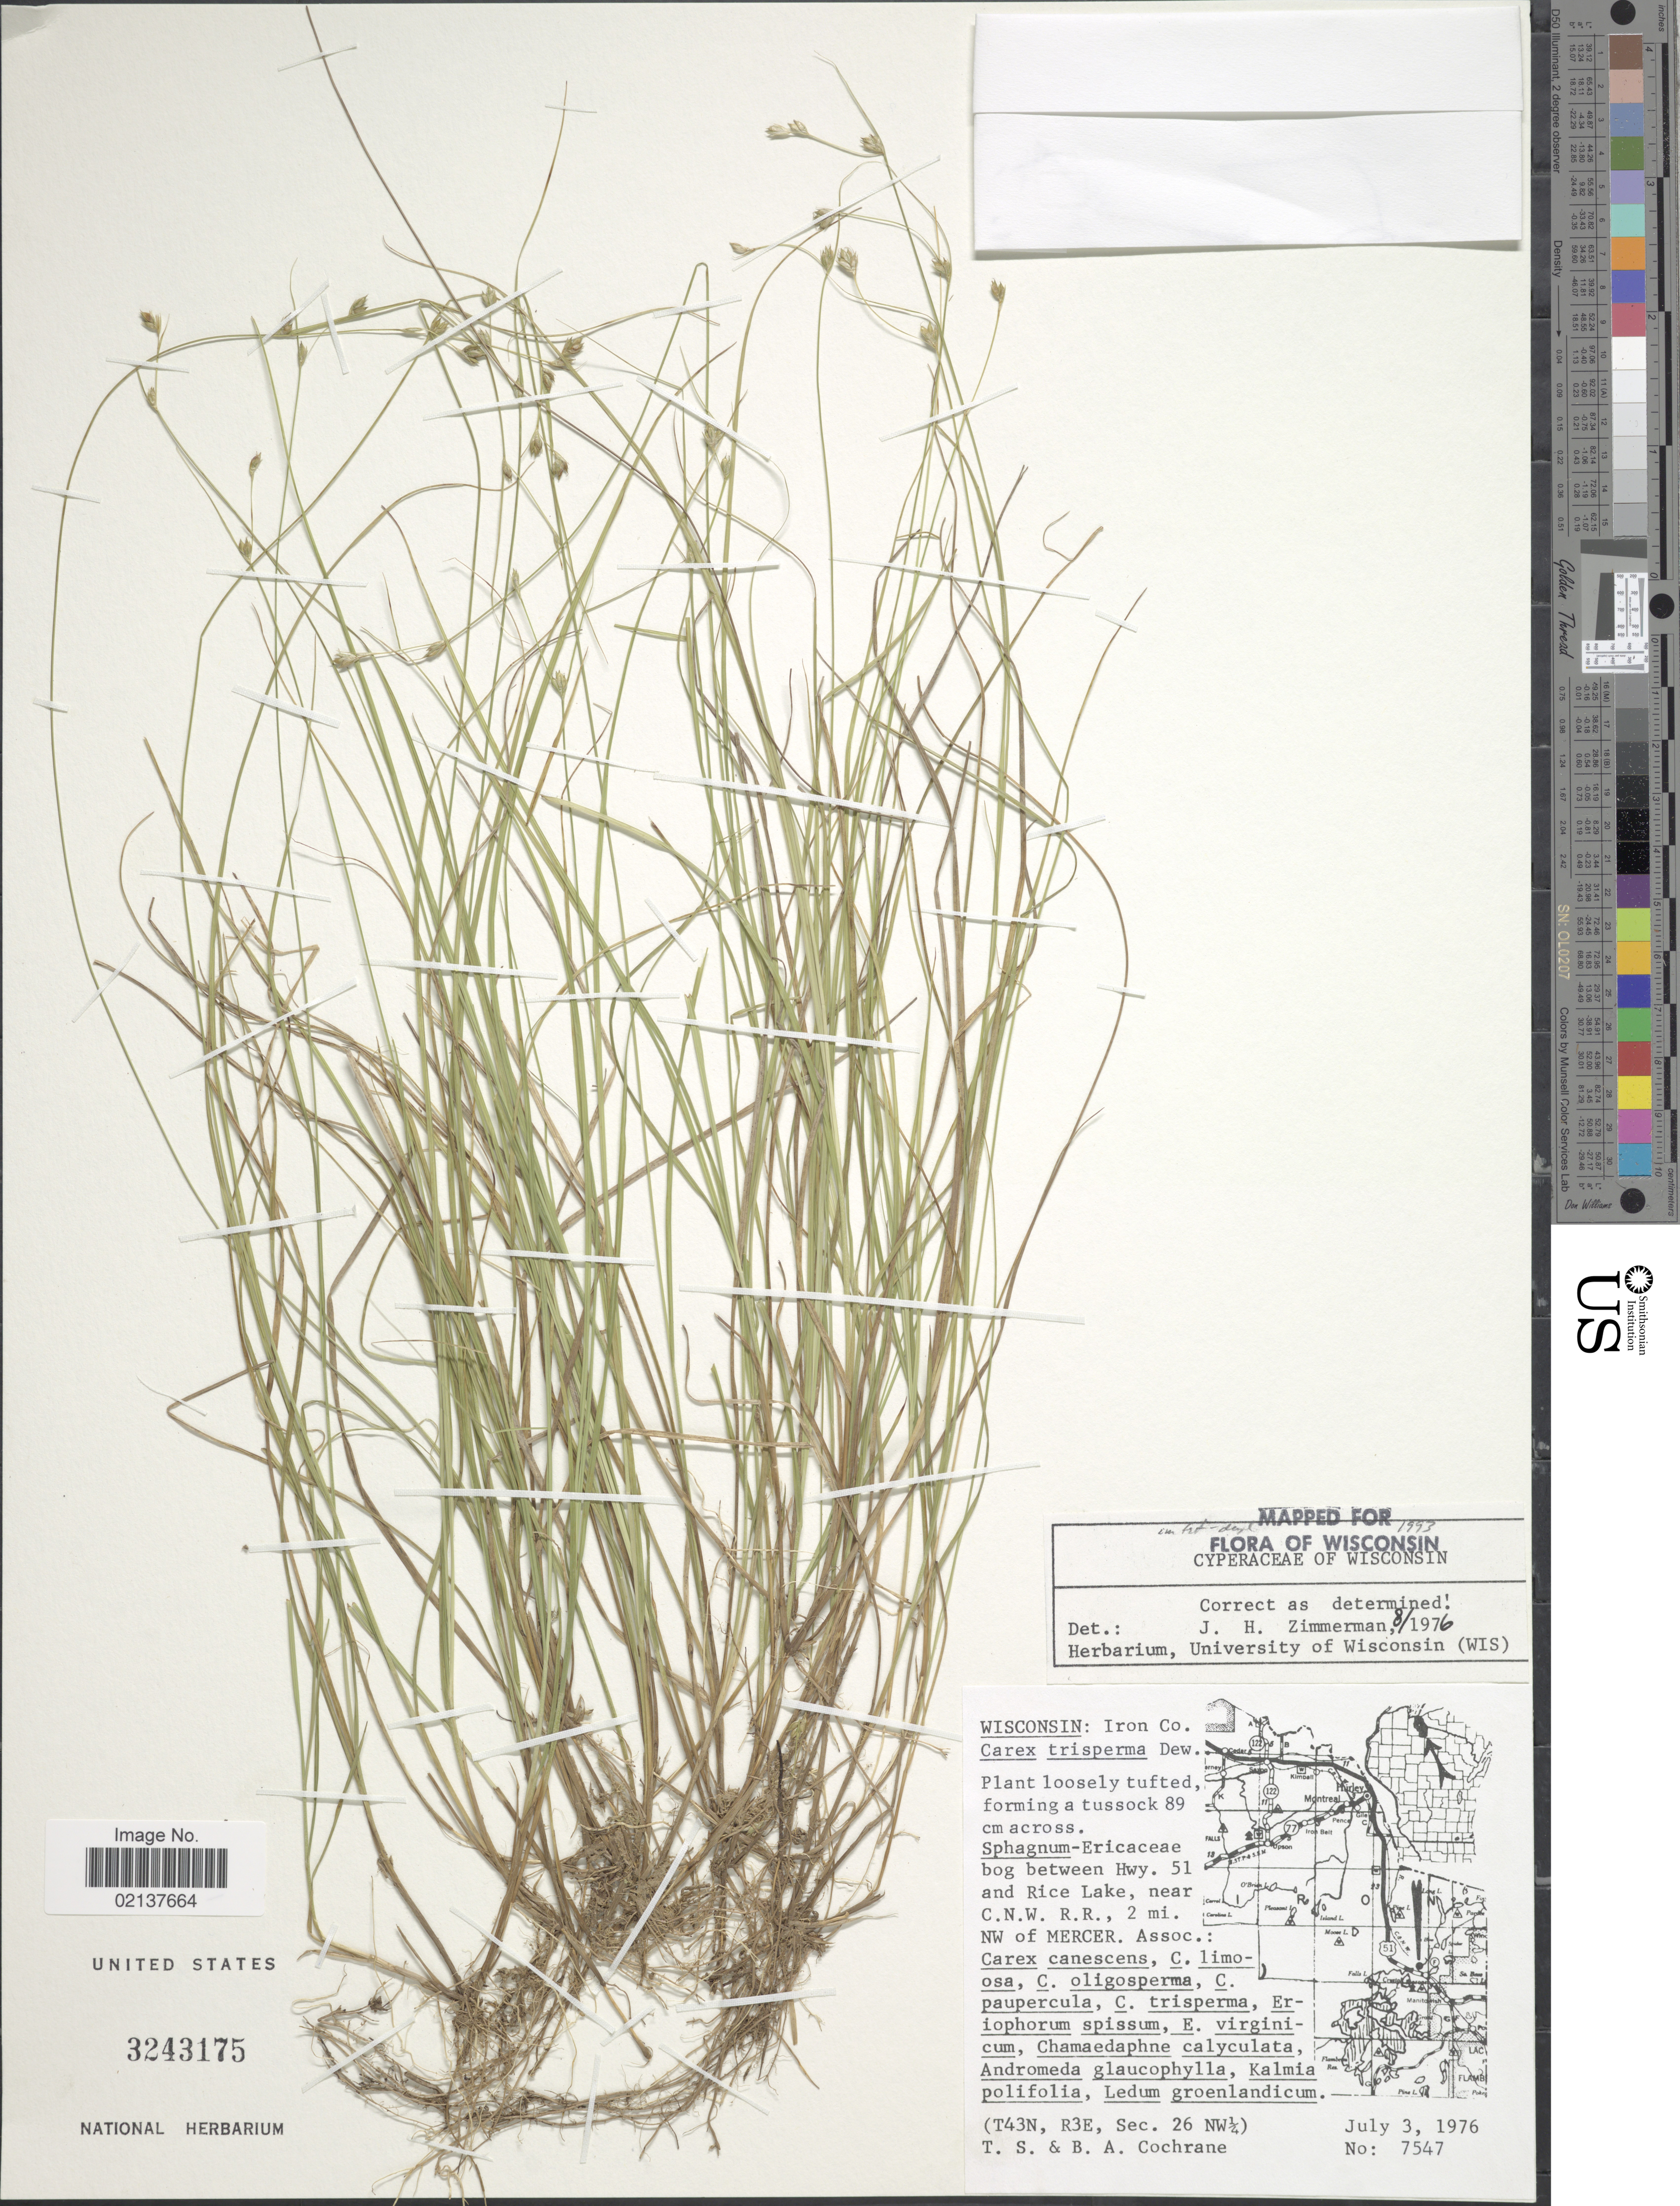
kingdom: Plantae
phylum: Tracheophyta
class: Liliopsida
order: Poales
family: Cyperaceae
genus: Carex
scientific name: Carex trisperma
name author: Dewey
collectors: T. S. Cochrane & B. Cochrane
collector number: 7547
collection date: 1976-07-03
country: United States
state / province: Wisconsin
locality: Iron Co, between Hwy 51 and Rice Lake, near C.N.W. R.R., 2 mi NW of Mercer, T43N, R3E, Sec 26 NW1/4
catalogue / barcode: US 3243175